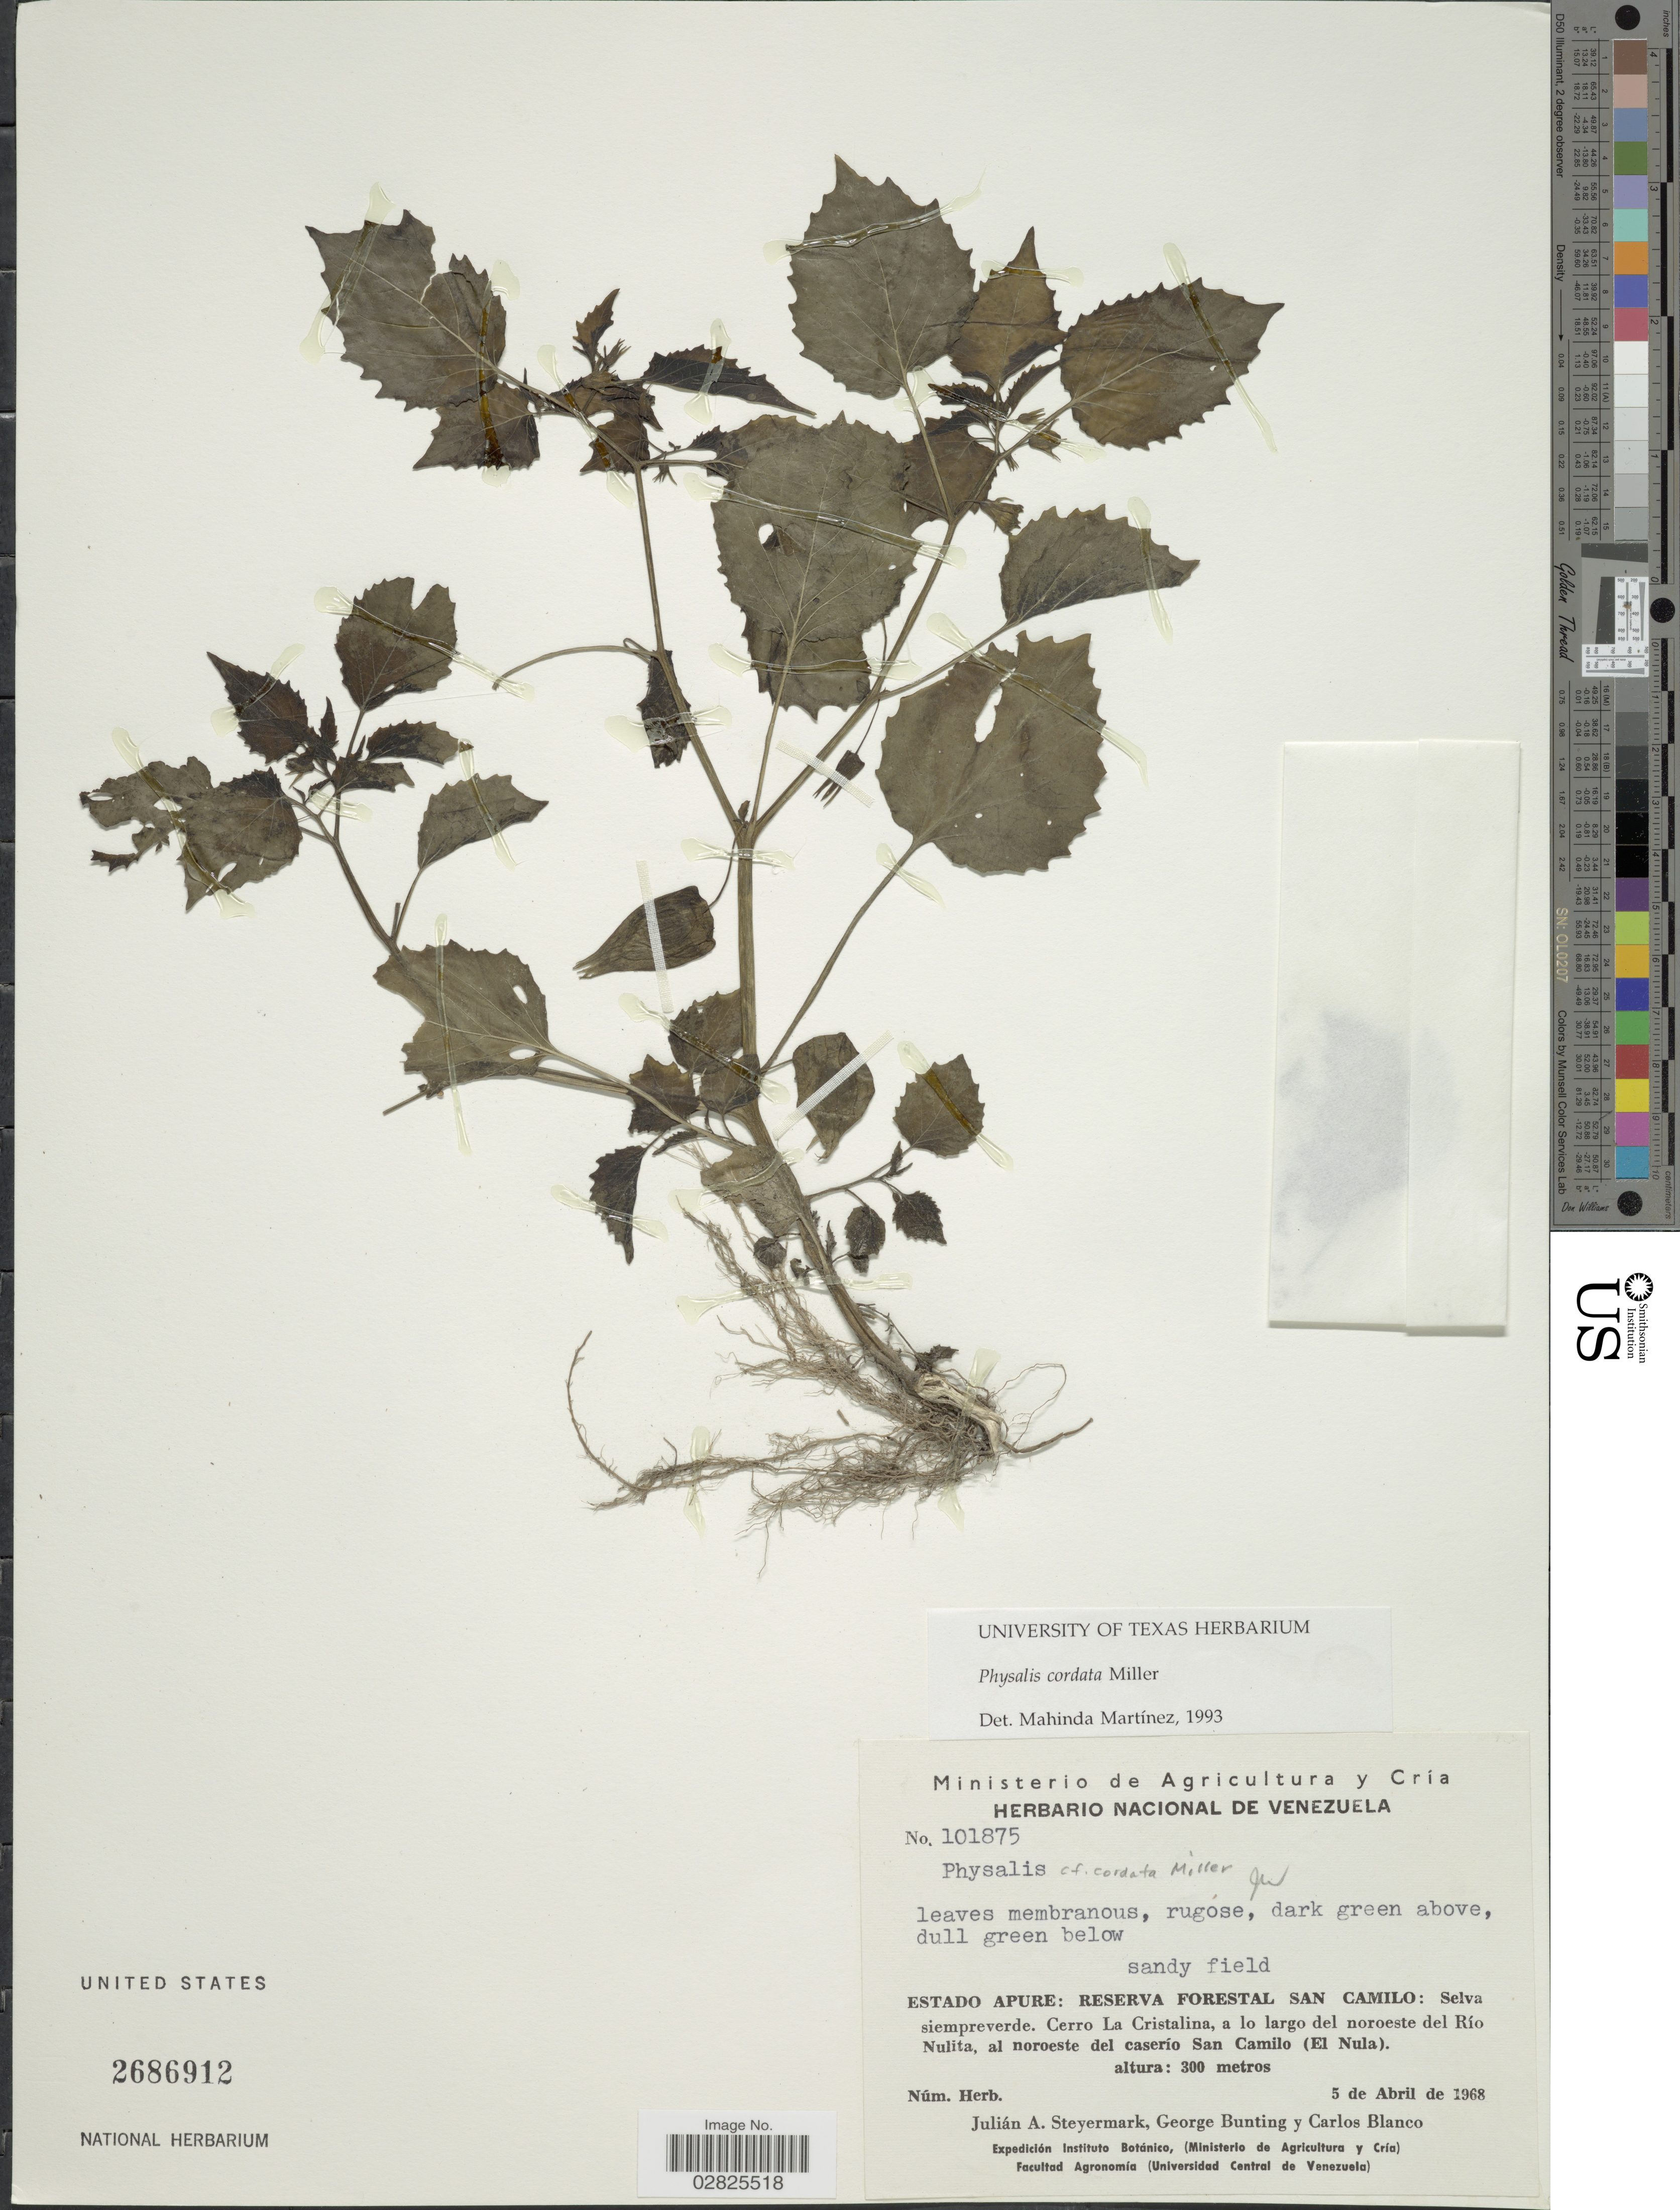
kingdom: Plantae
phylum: Tracheophyta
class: Magnoliopsida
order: Solanales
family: Solanaceae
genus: Physalis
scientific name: Physalis cordata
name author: Mill.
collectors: J. Steyermark, G. S. Bunting & C. Blanco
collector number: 101875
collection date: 1968-04-05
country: Venezuela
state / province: Apure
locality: Reserva Forestal San Camilo: Selva siempreverde. Cerro La Cristalina, a lo largo del noroeste del Río Nulita, al noroeste del caserío San Camilo (El Nula).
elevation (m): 300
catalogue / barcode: US 2686912